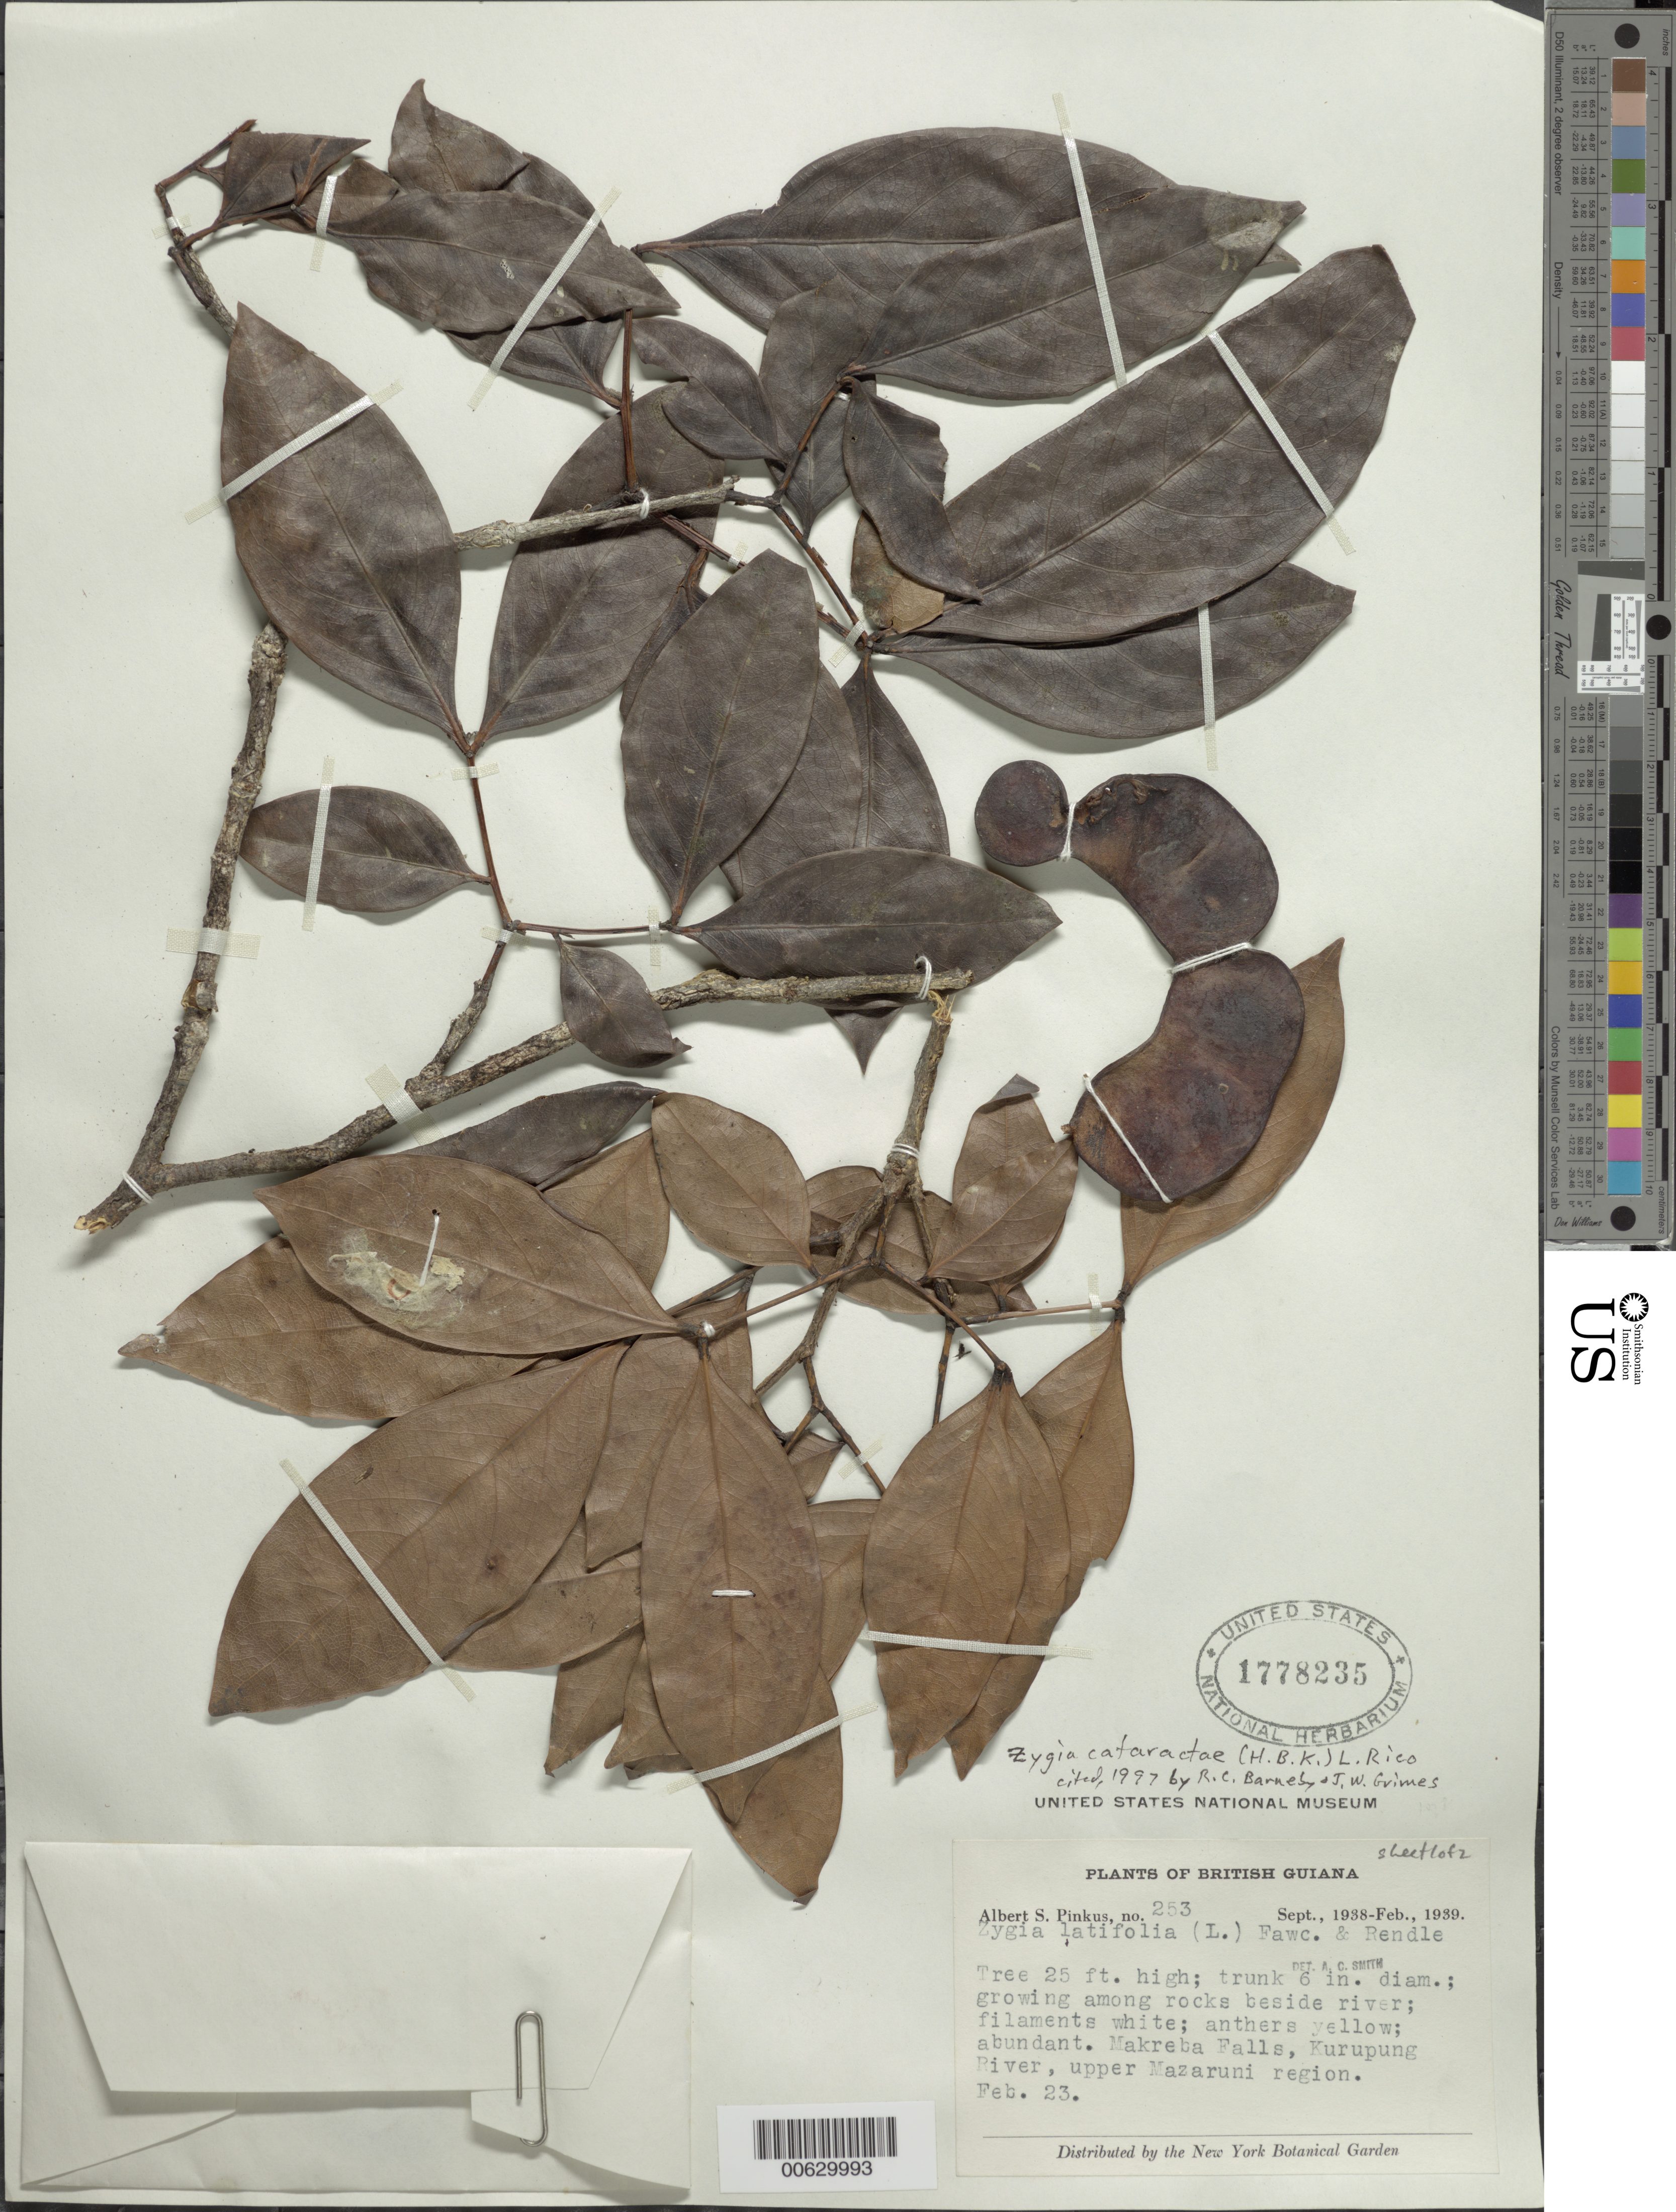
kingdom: Plantae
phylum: Tracheophyta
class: Magnoliopsida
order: Fabales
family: Fabaceae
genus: Zygia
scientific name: Zygia cataractae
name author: (Kunth) L. Rico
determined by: Barneby, R. C.; Grimes, J. W.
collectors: A. Pinkus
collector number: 253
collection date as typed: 23-Feb-39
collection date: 1939-02-23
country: Guyana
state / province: Cuyuni-Mazaruni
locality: Makreba Falls, Kurupung R., upper Mazaruni Dist.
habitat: Among rocks beside river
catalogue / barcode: US 1778235